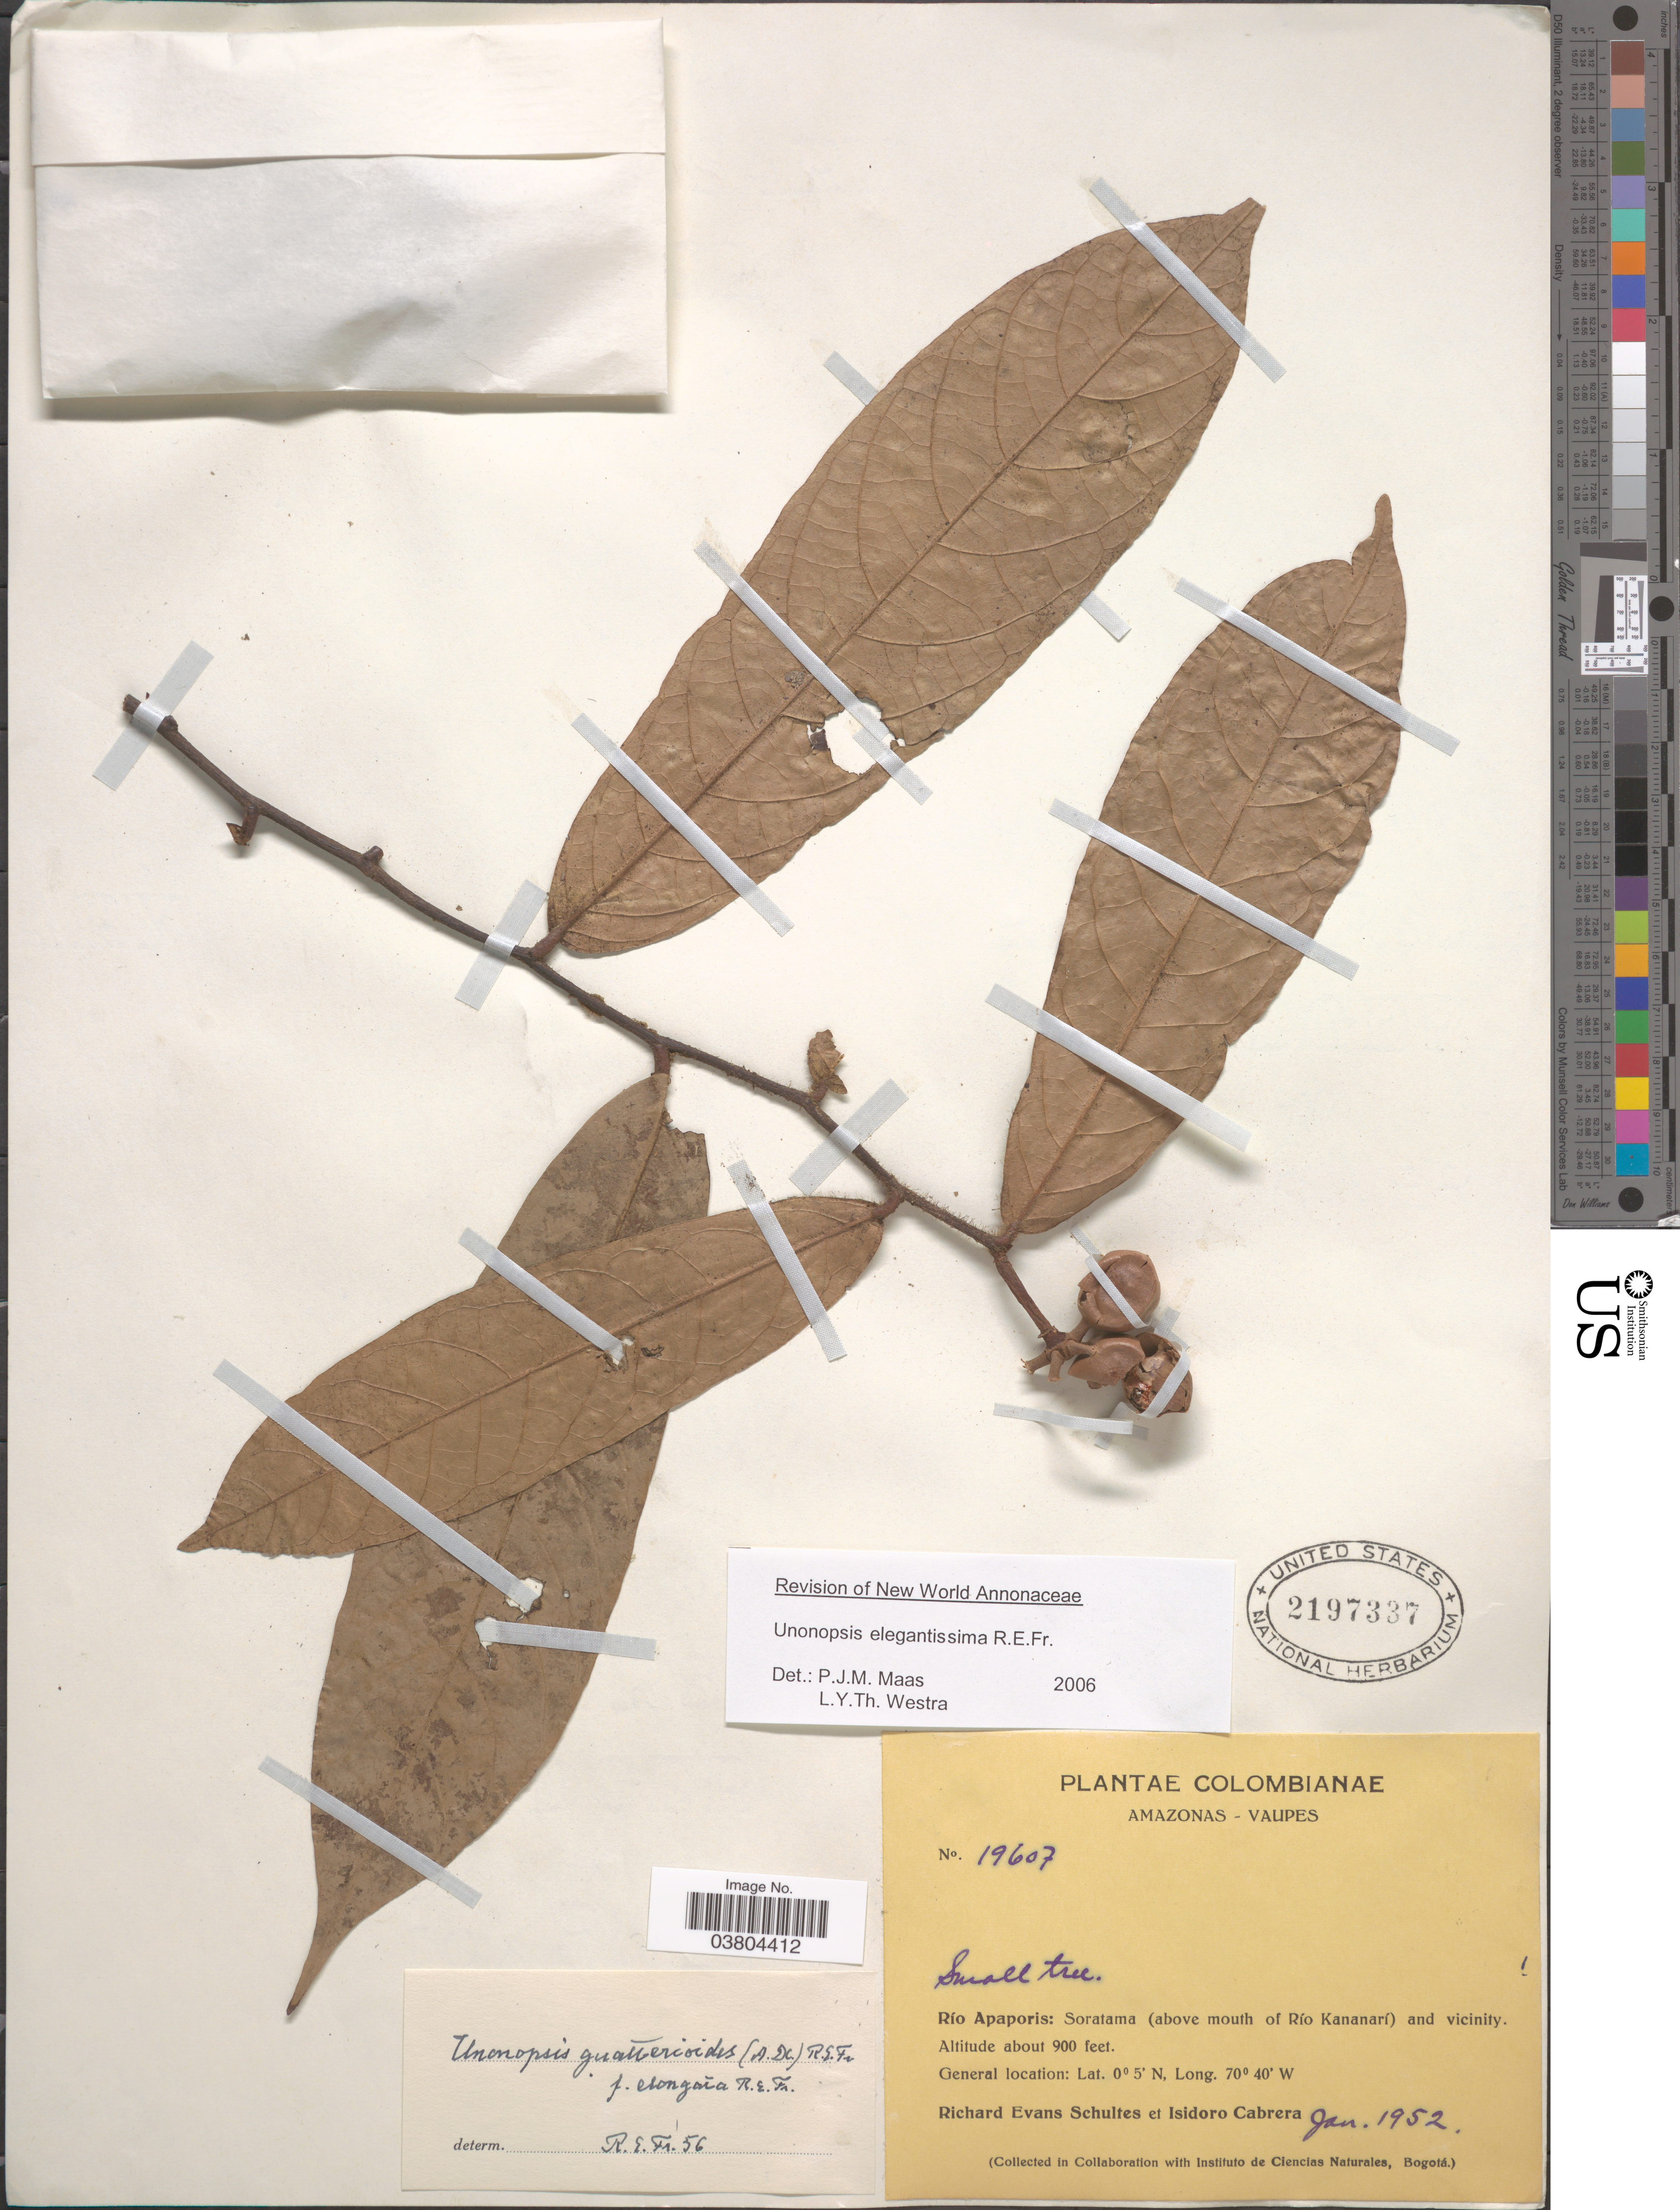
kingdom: Plantae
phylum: Tracheophyta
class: Magnoliopsida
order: Magnoliales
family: Annonaceae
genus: Unonopsis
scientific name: Unonopsis elegantissima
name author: R.E. Fr.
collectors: R. E. Schultes & I. Cabrera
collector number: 19607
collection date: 1952-01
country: Colombia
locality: Amazonas-Vaupés. Río Apaporis: Soratama (above mouth of Río Kananarí) and vicinity.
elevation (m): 274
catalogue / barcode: US 2197337